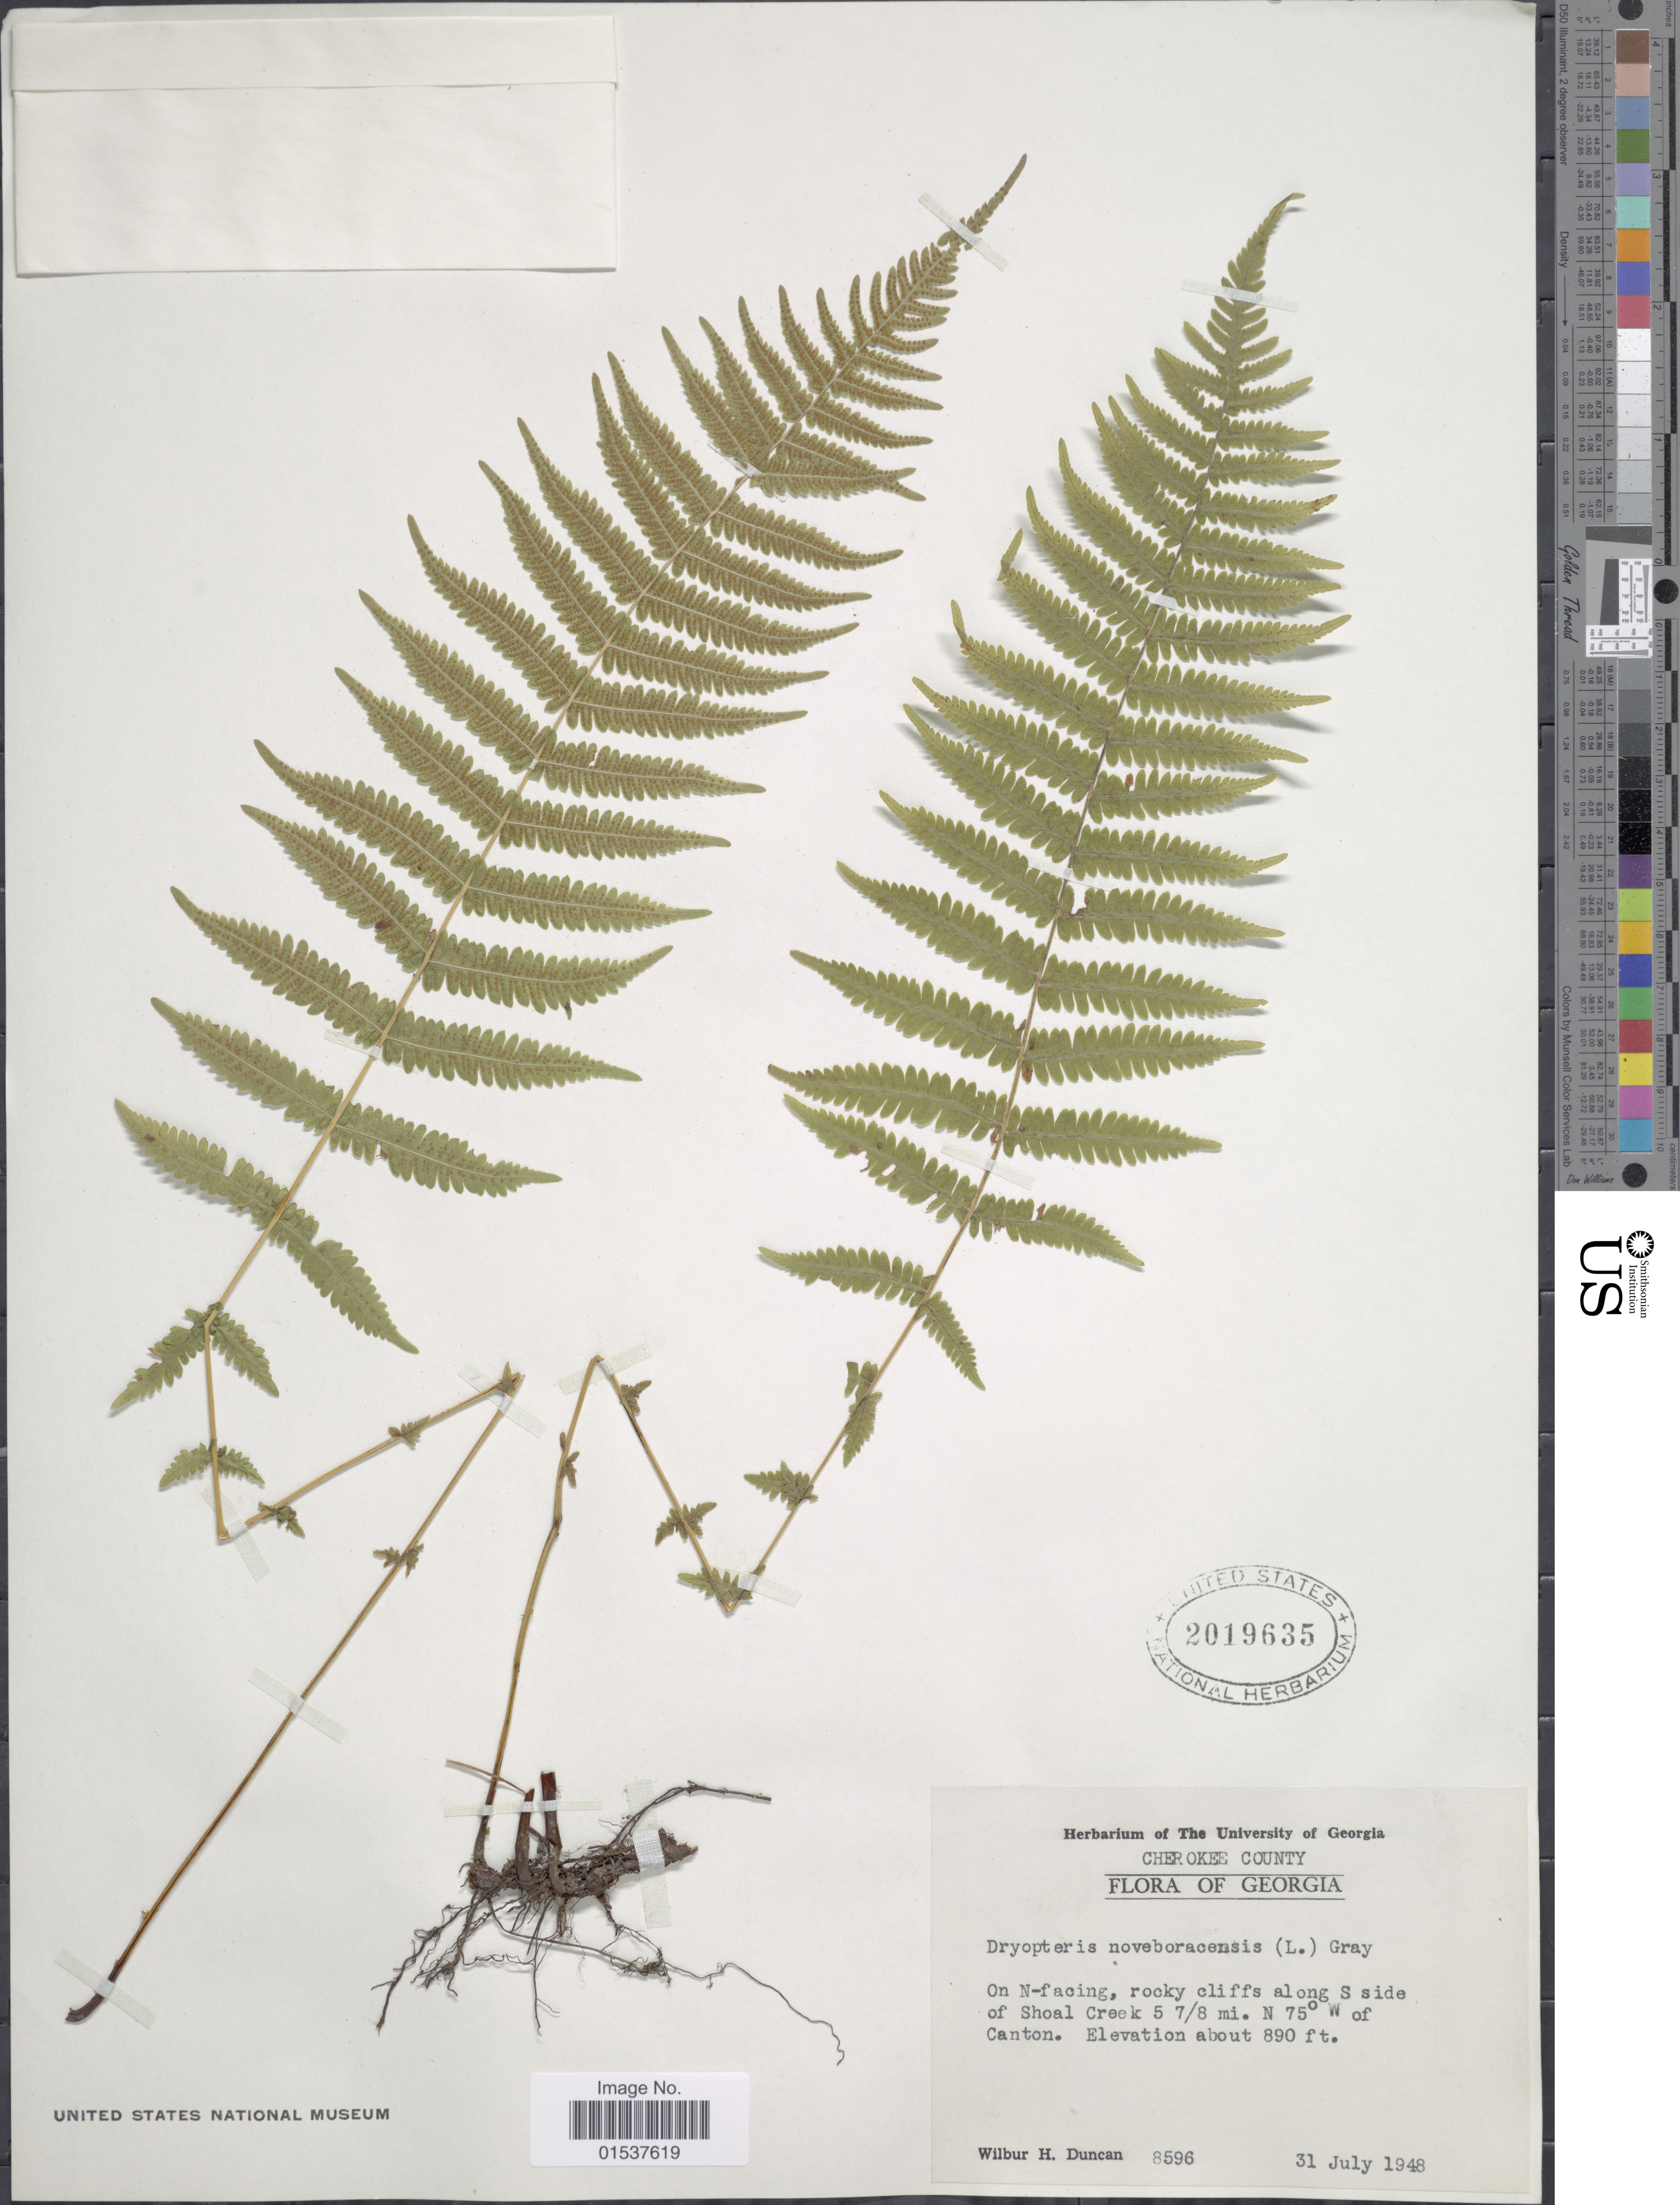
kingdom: Plantae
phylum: Tracheophyta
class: Polypodiopsida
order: Polypodiales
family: Thelypteridaceae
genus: Parathelypteris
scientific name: Parathelypteris noveboracensis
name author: (L.) Ching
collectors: W. H. Duncan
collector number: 8596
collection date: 1948-07-31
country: United States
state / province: Georgia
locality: Georgia. Cherokee County. On N-facing, rocky cliffs along S side of Shoal Creek 5 7/8 mi. W of Canton.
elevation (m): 271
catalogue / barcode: US 2019635